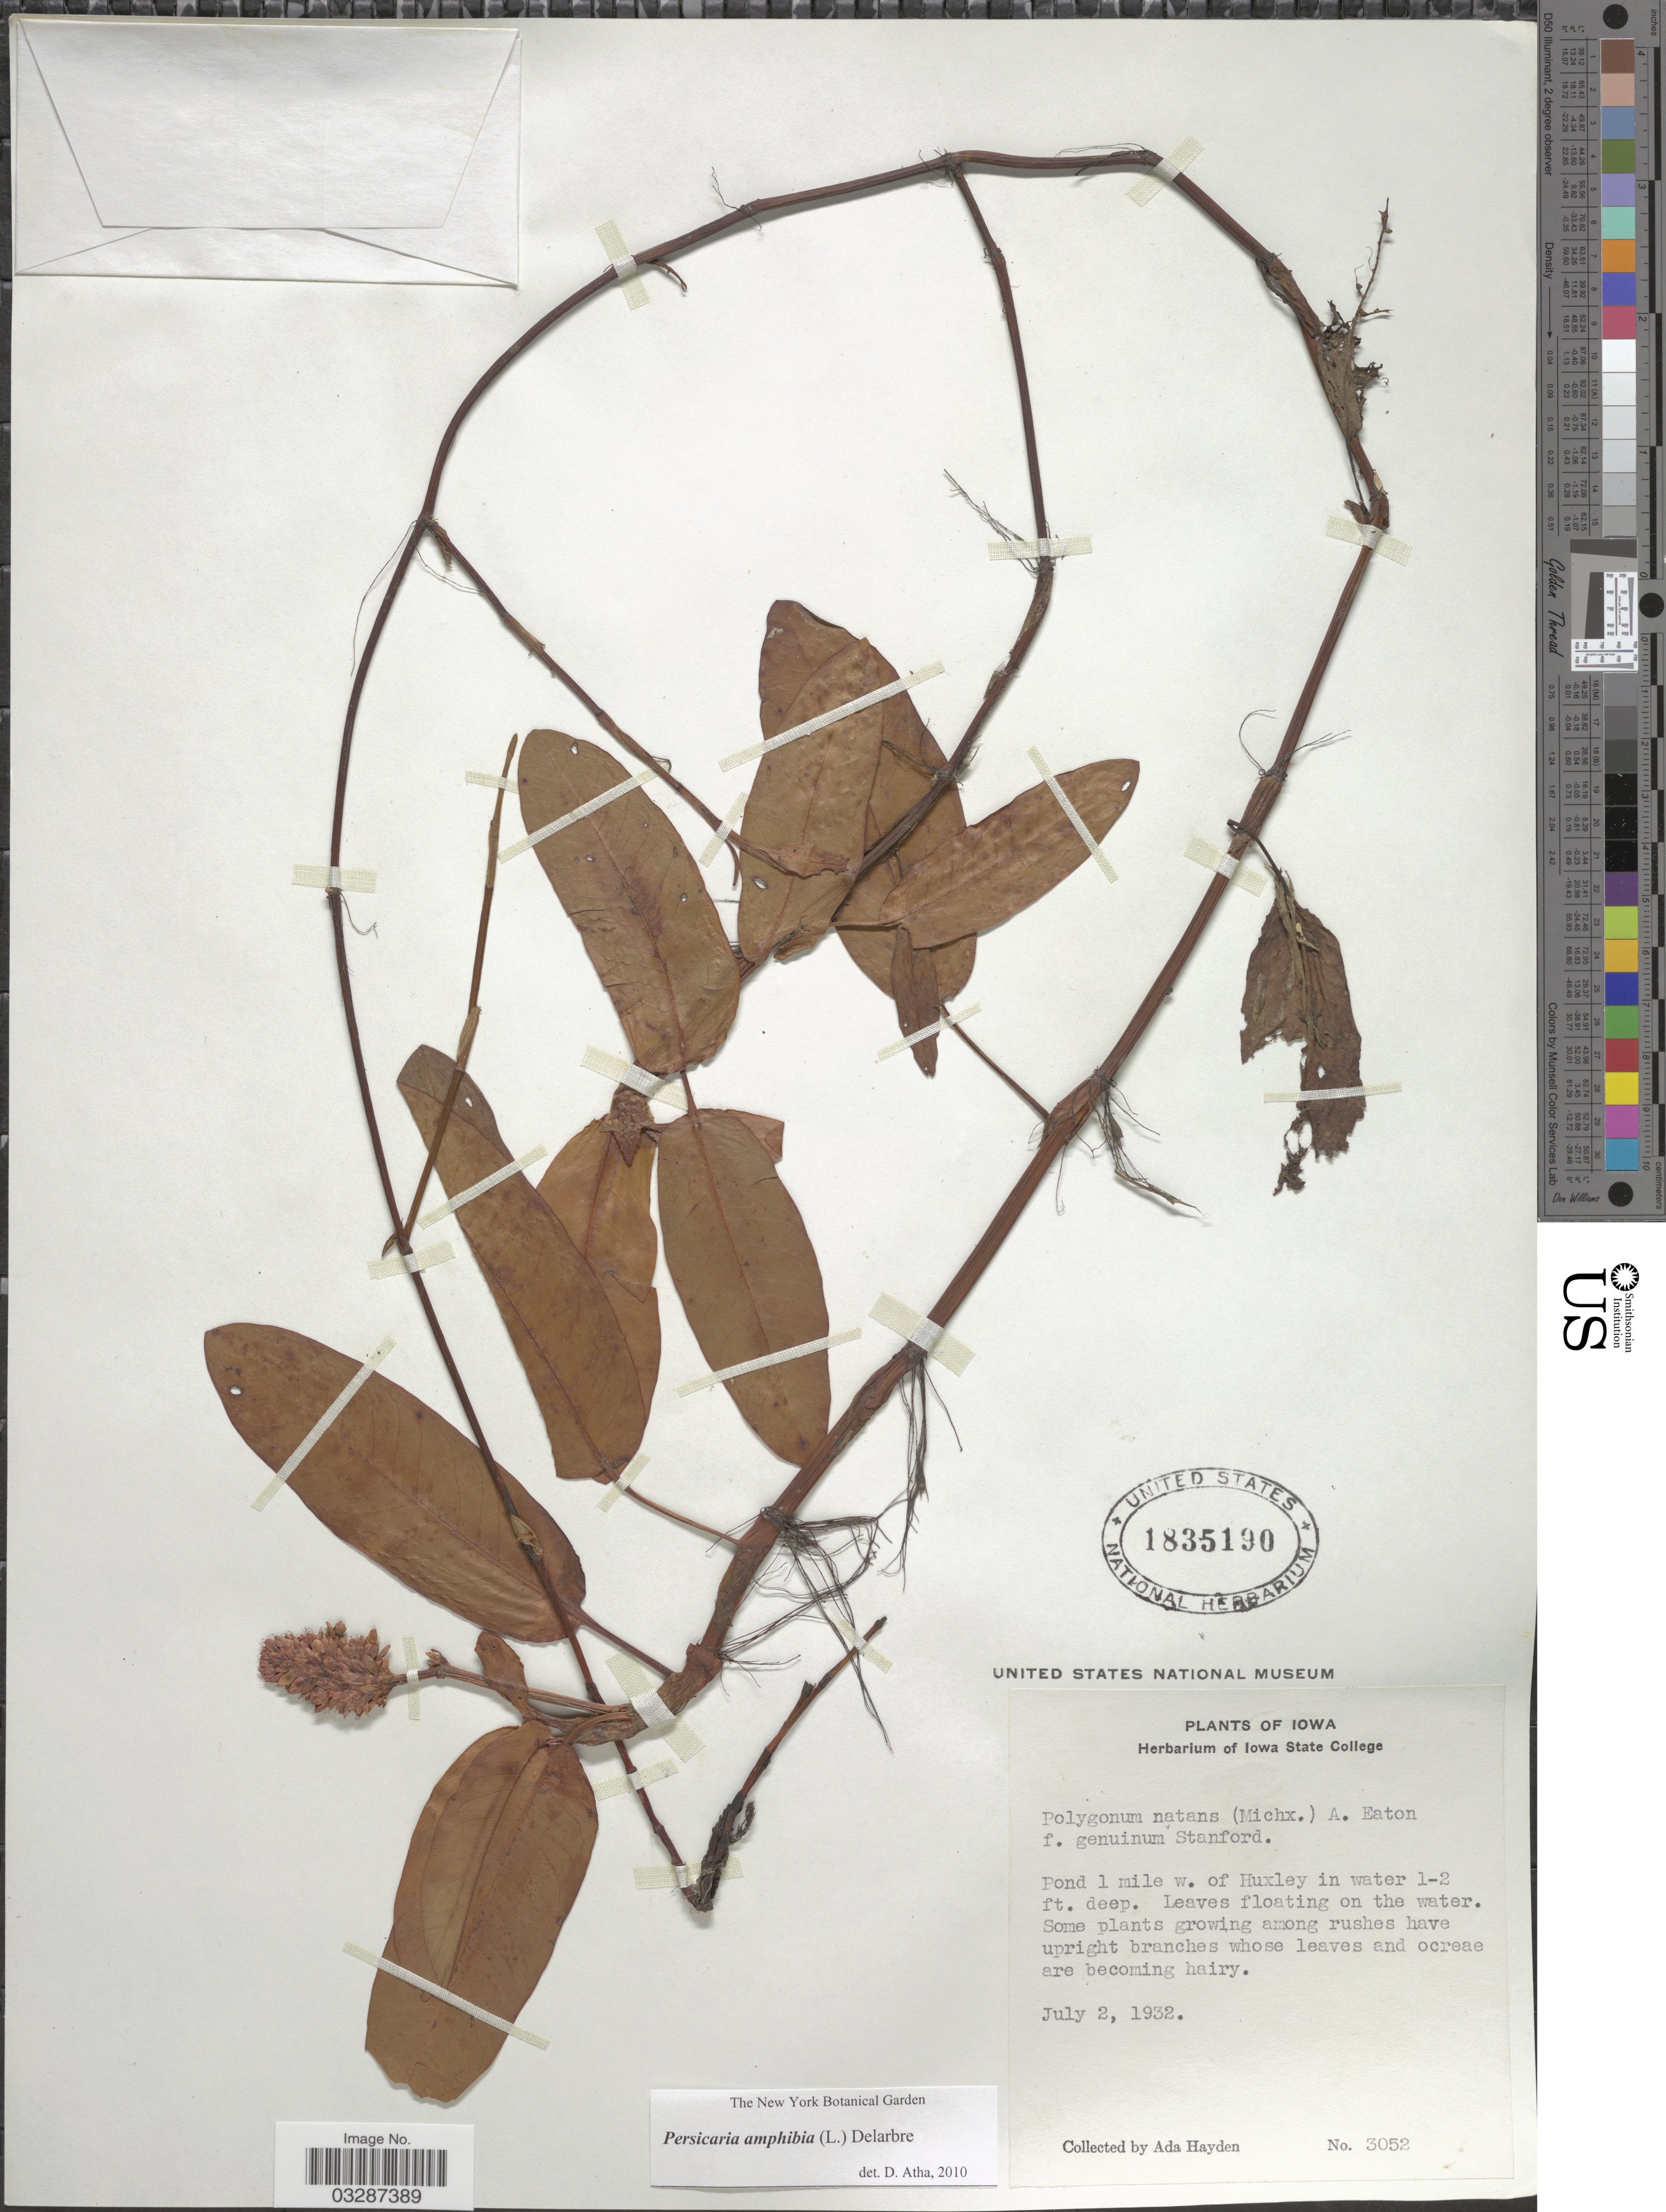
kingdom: Plantae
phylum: Tracheophyta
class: Magnoliopsida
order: Caryophyllales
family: Polygonaceae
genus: Persicaria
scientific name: Persicaria amphibia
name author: (L.) Delarbre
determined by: Atha, D. E.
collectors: Ada Hayden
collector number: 3052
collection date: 1932-07-02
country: United States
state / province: Iowa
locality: Pond 1 mile w. of Huxley in water 1-2 ft. deep.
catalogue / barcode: US 1835190